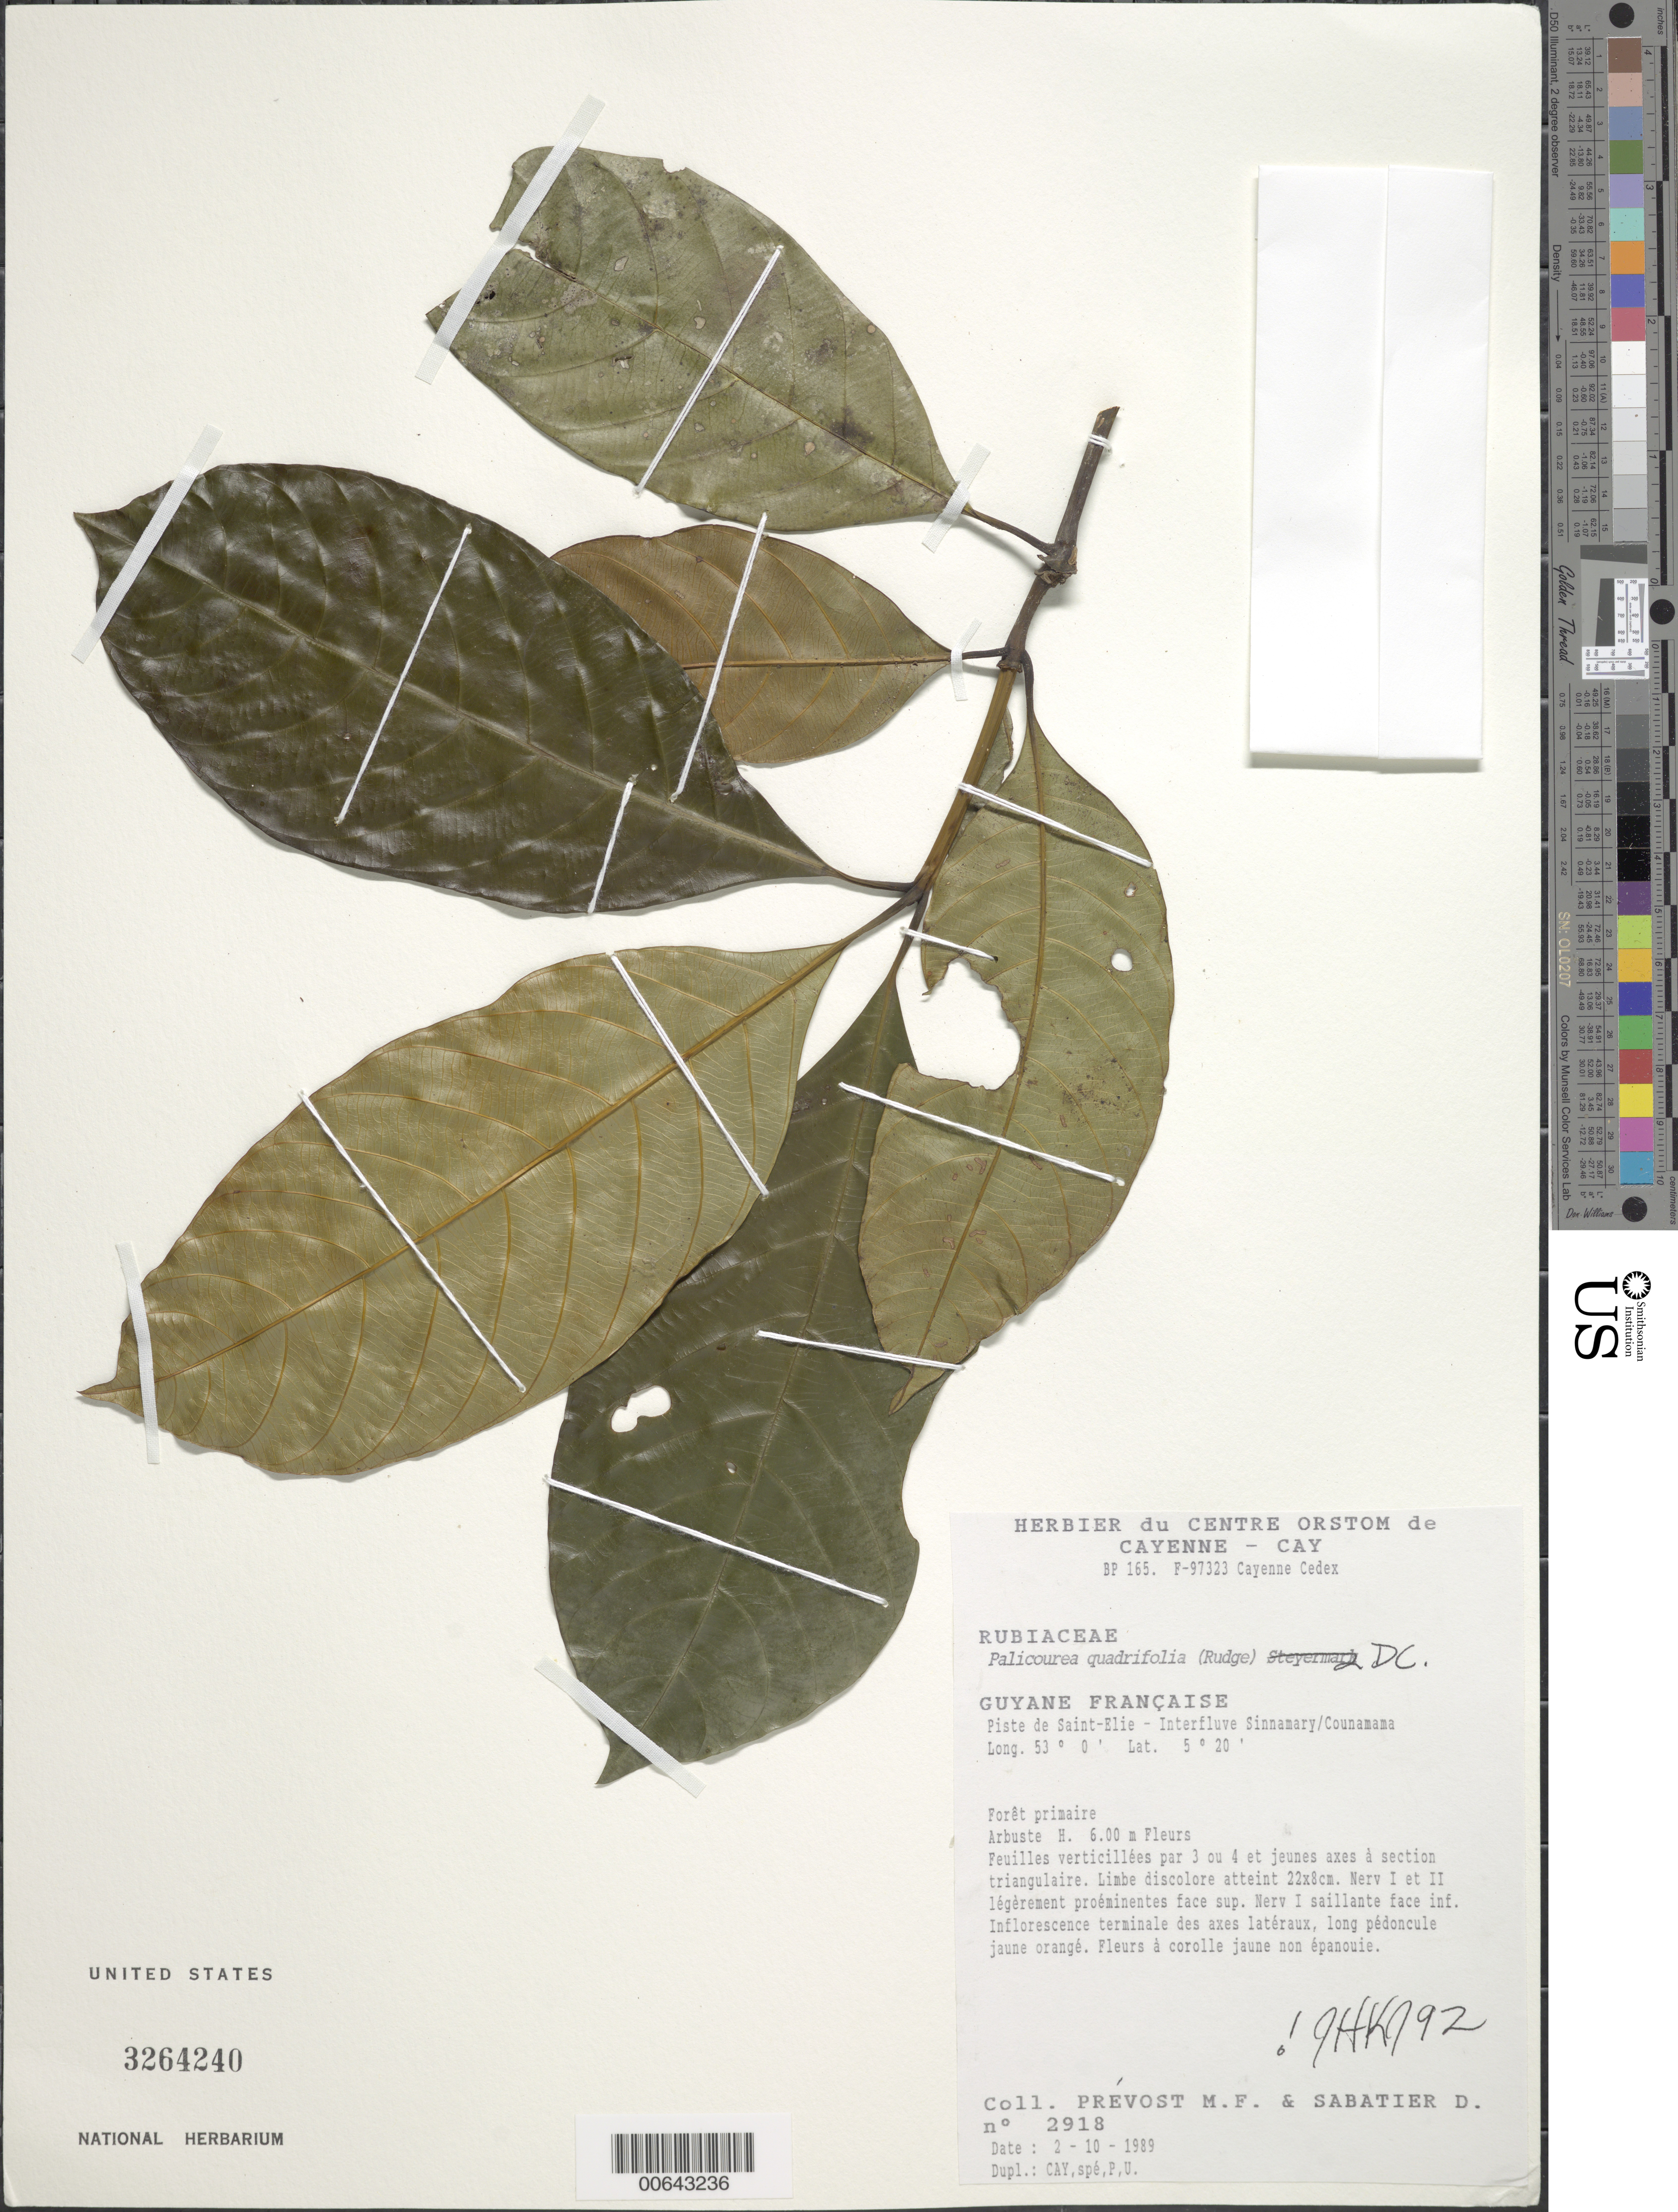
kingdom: Plantae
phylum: Tracheophyta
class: Magnoliopsida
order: Gentianales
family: Rubiaceae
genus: Palicourea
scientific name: Palicourea quadrifolia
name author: (Rudge) DC.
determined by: Kirkbride, J. H.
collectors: M.-F. Prévost & D. Sabatier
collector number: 2918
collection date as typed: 2-Oct-89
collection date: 1989-10-02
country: French Guiana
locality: Piste de Saint-Élie, interfleuve Sinnamary-Counamama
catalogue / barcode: US 3264240